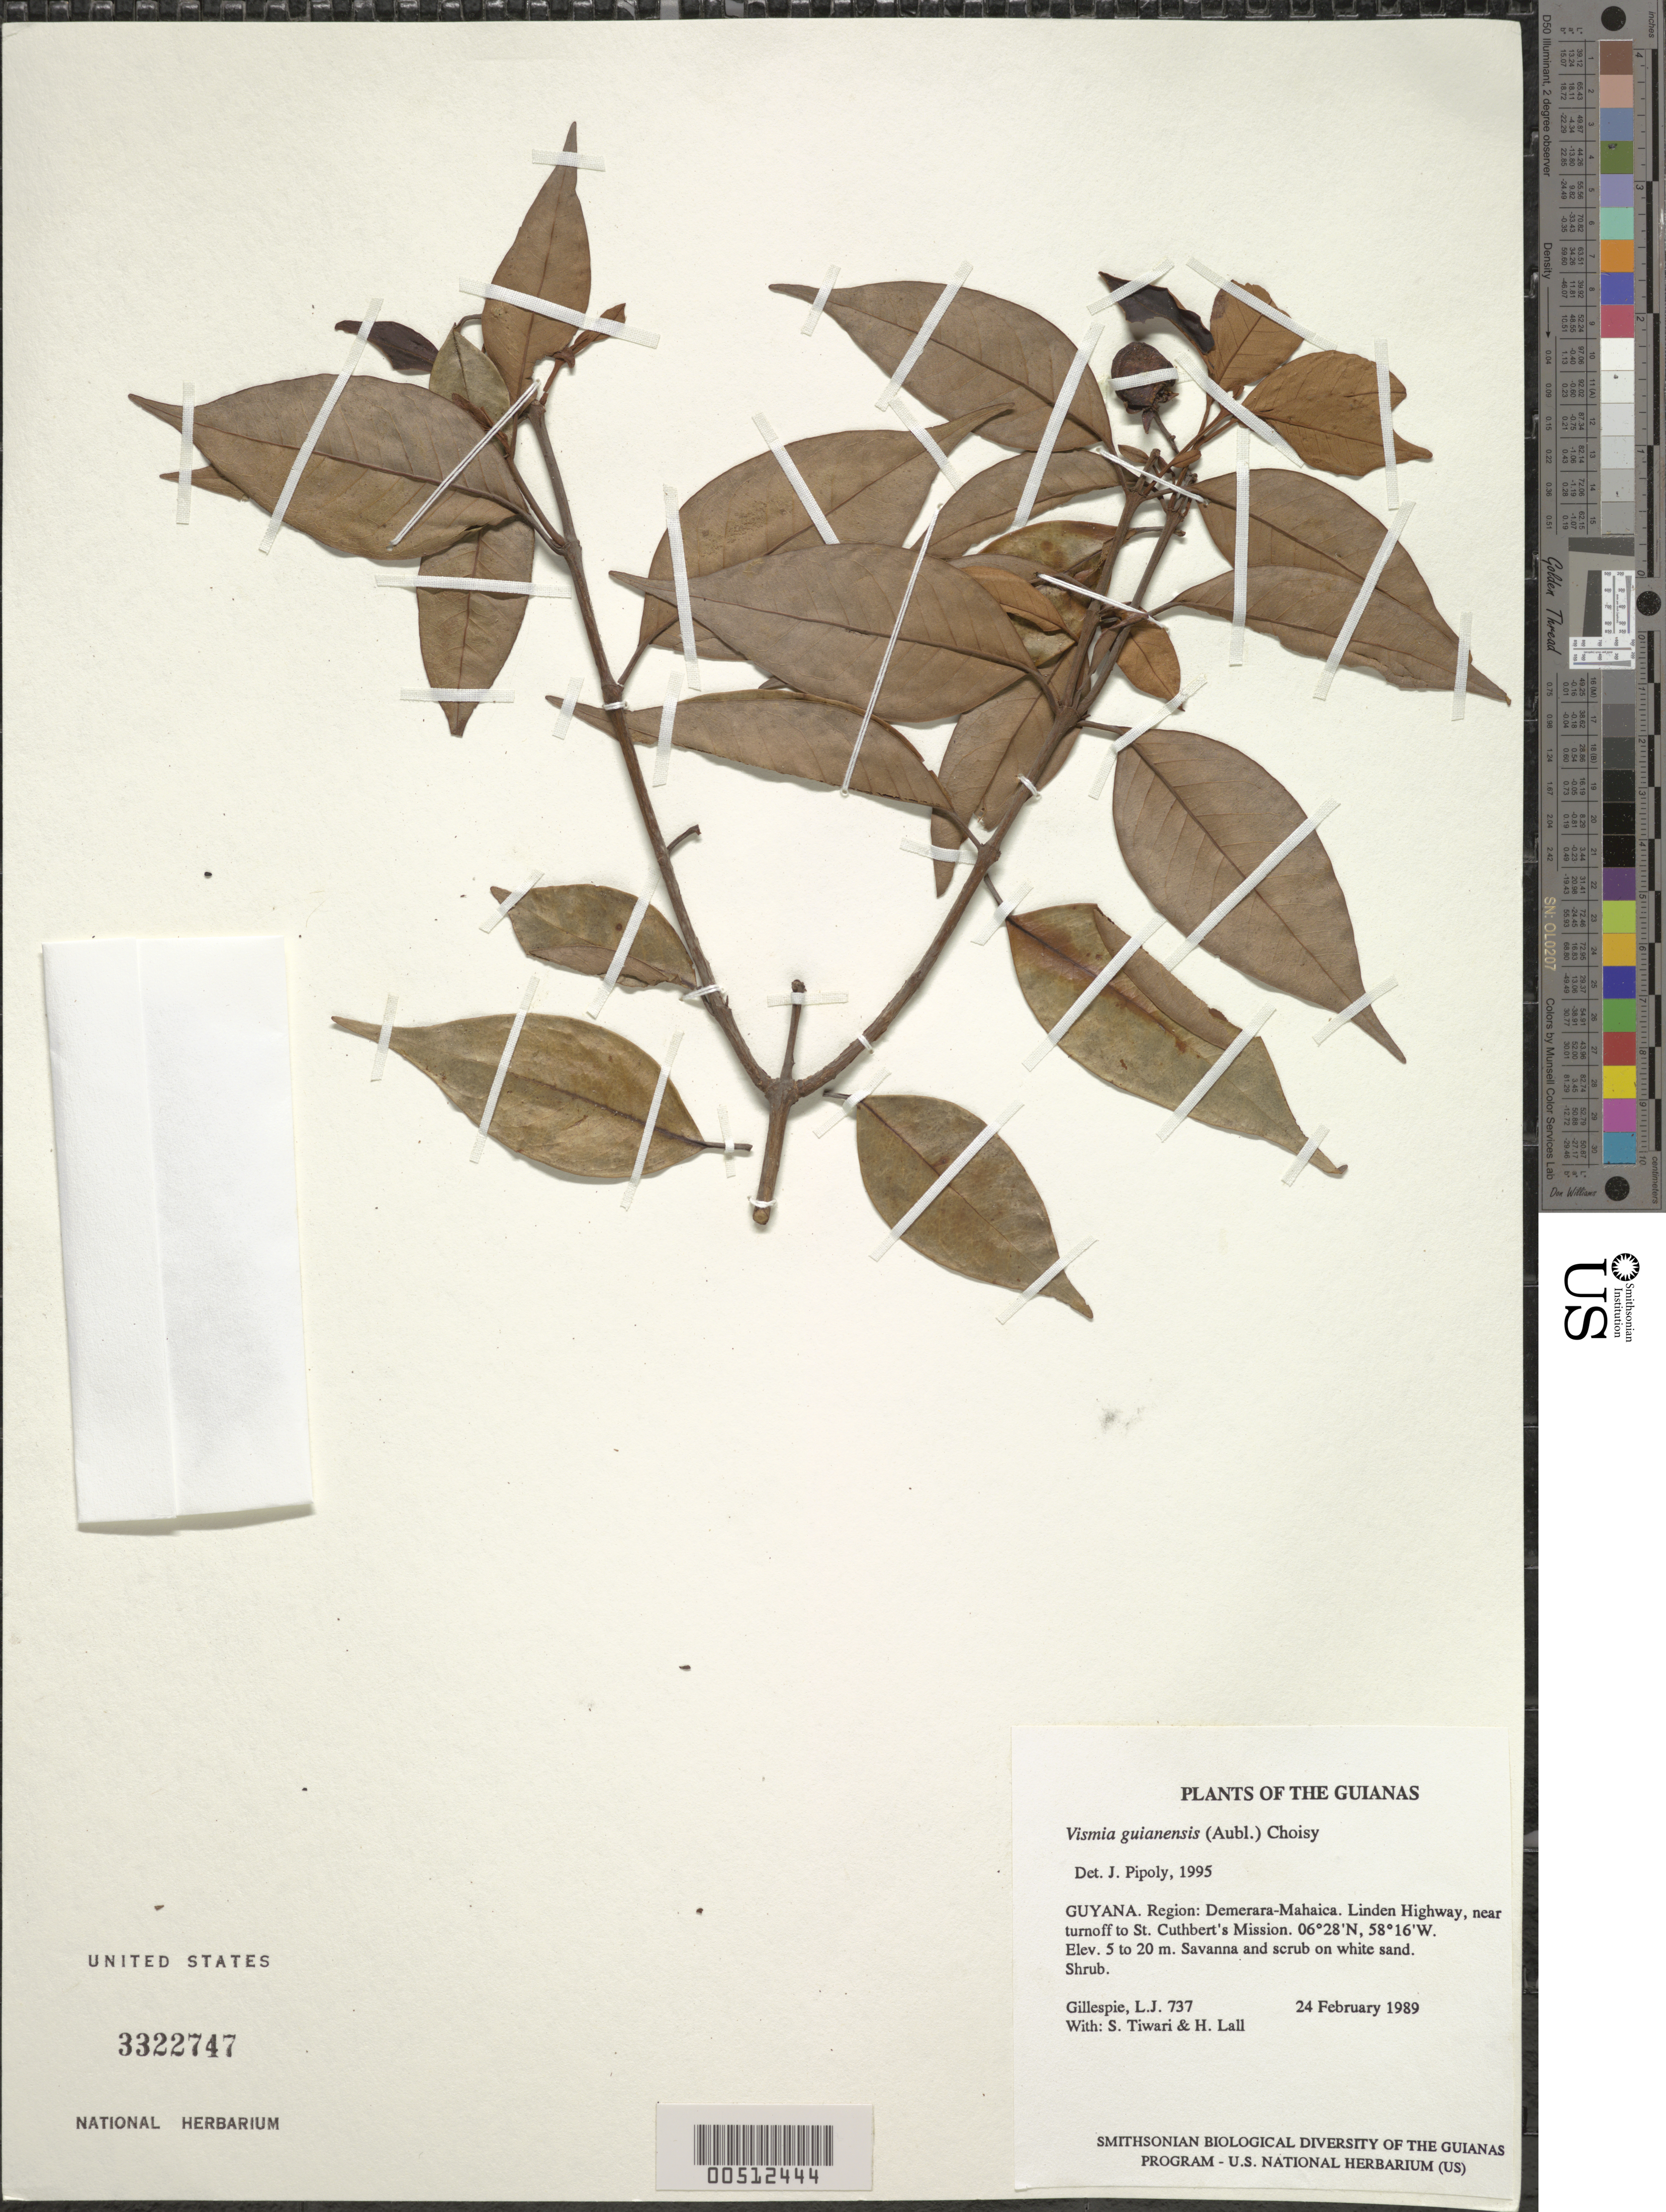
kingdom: Plantae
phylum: Tracheophyta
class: Magnoliopsida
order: Malpighiales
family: Hypericaceae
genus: Vismia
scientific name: Vismia guianensis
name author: (Aubl.) Pers.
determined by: Pipoly, J. J., III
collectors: L. J. Gillespie, S. Tiwari & H. Lall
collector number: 737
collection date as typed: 24 February 1989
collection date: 1989-02-24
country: Guyana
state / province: Demerara-Mahaica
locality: Linden Highway, near turnoff to St. Cuthbert's Mission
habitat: Savanna and scrub on white sand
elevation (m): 5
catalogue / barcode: US 3322747